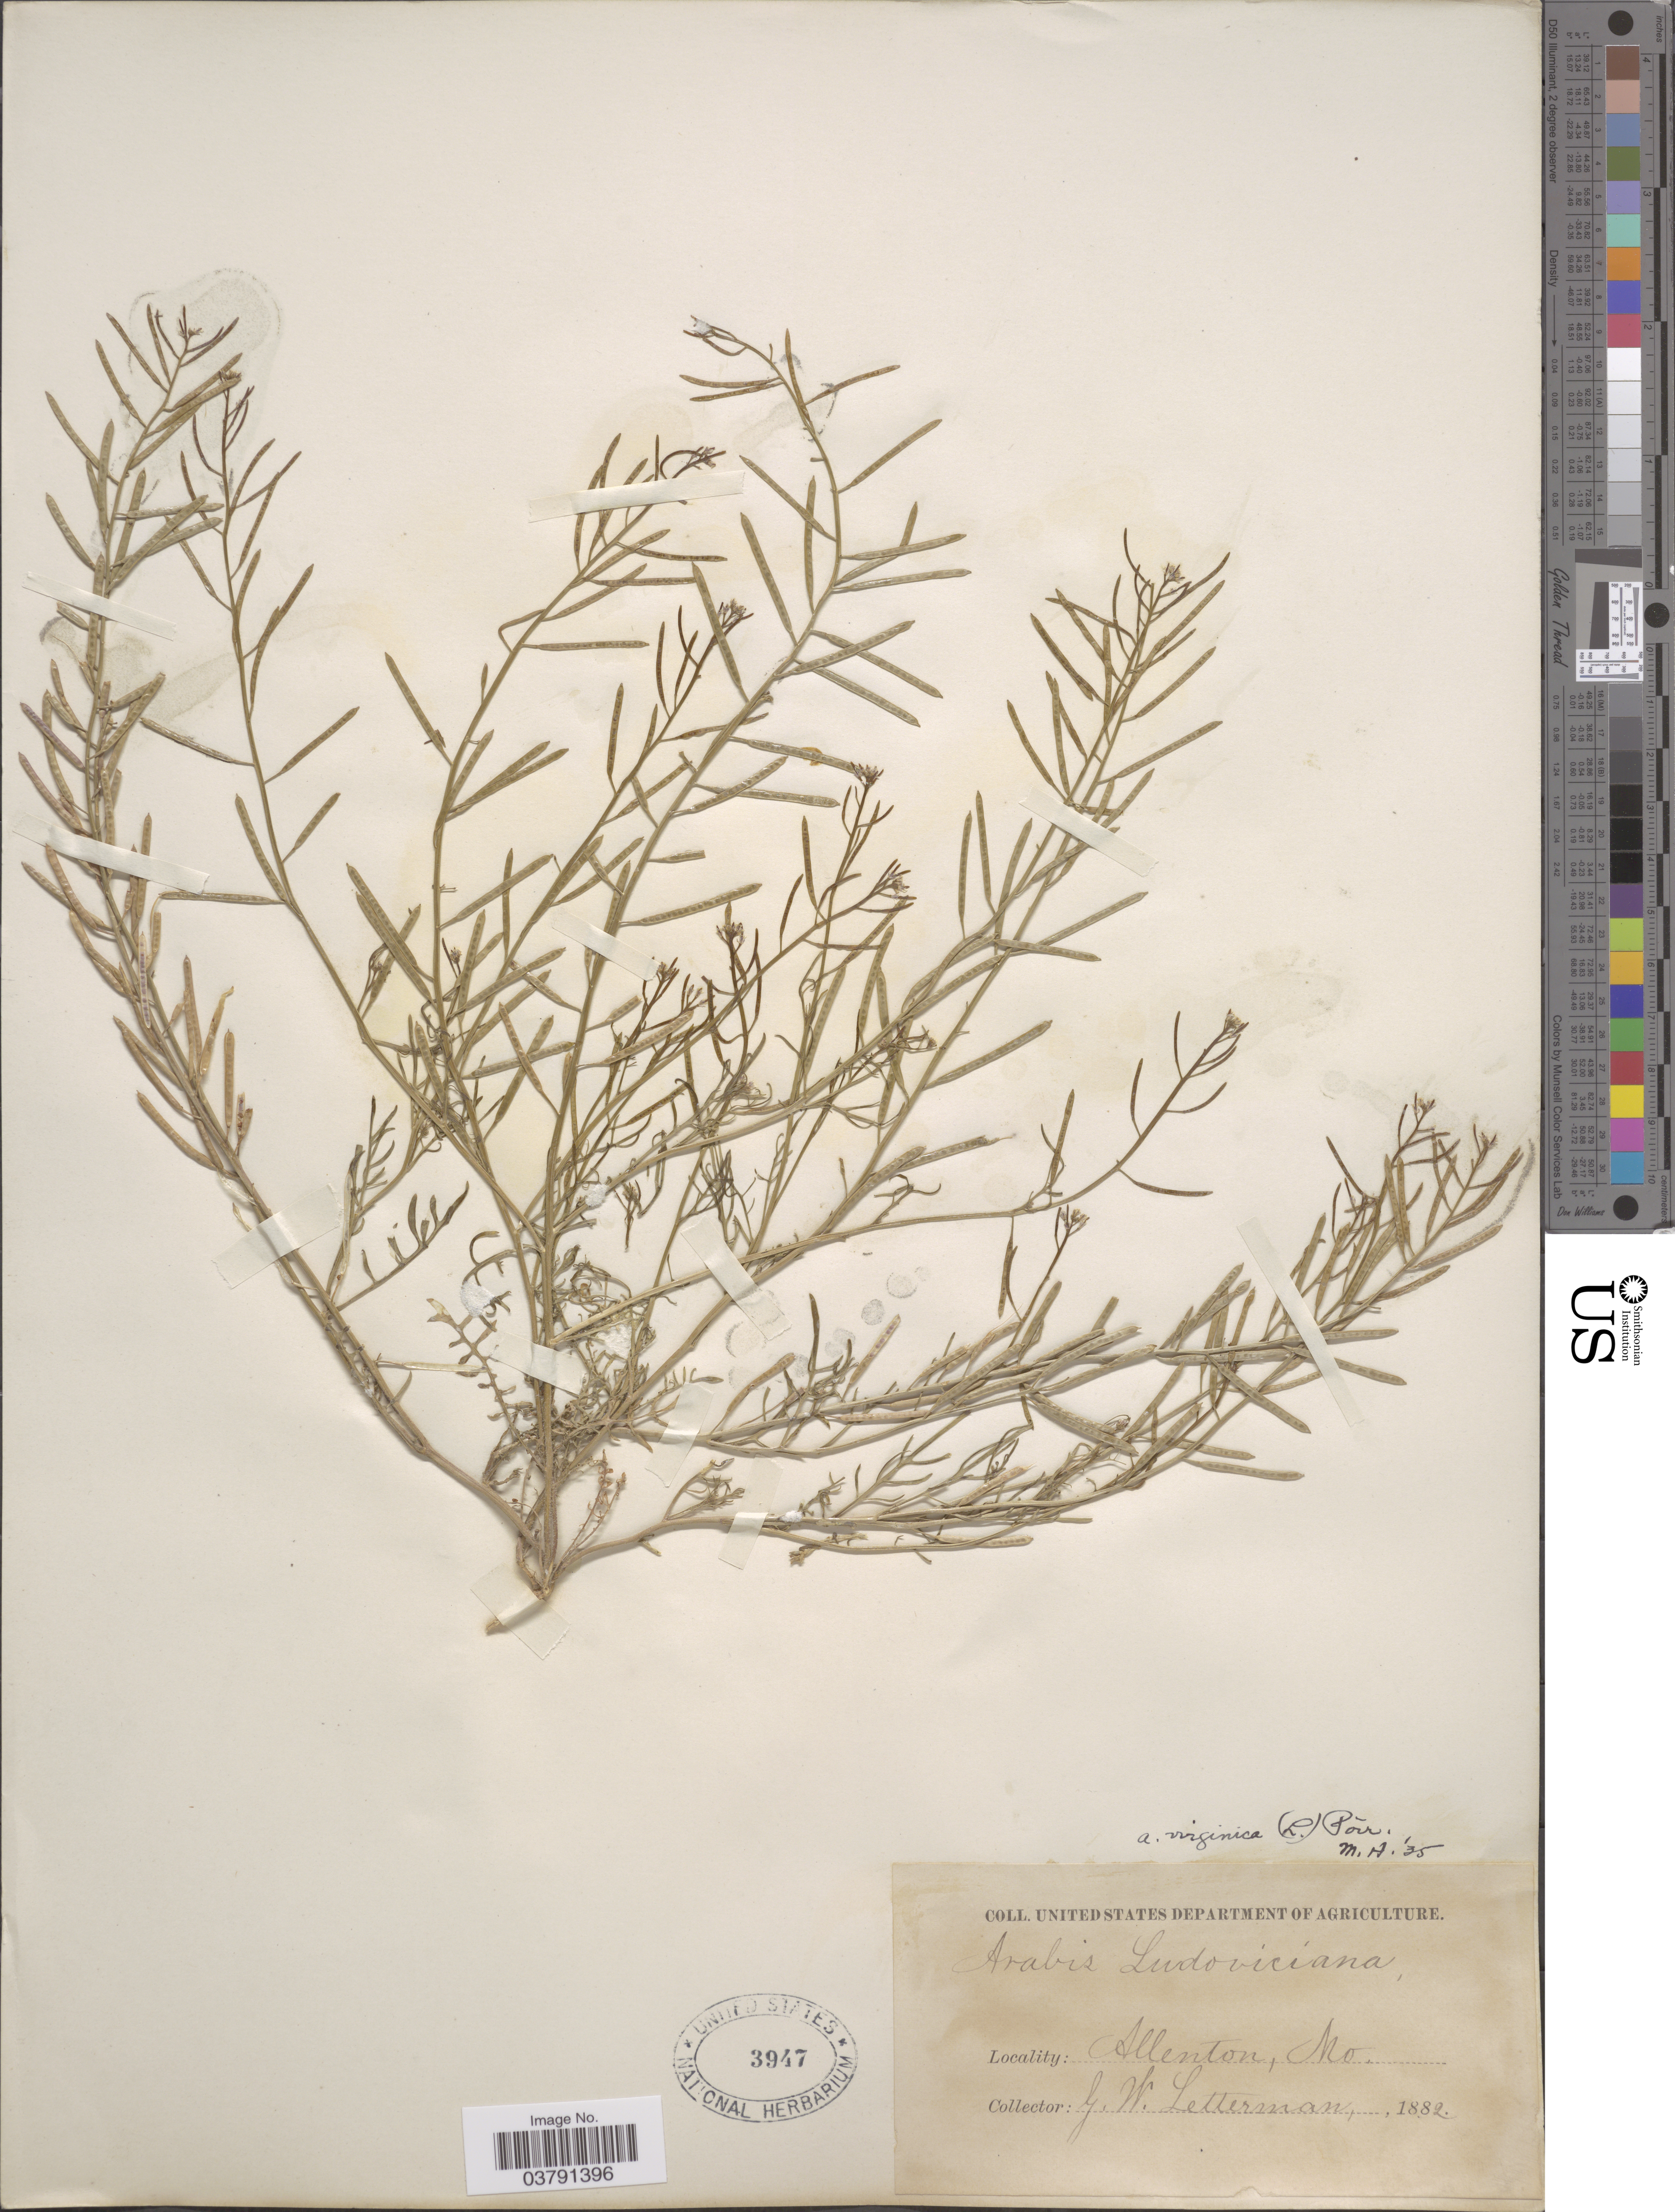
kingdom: Plantae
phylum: Tracheophyta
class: Magnoliopsida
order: Brassicales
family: Brassicaceae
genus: Planodes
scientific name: Planodes virginicum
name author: (L.) Greene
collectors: G. W. Letterman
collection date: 1882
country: United States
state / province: Missouri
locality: Allenton.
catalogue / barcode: US 3947